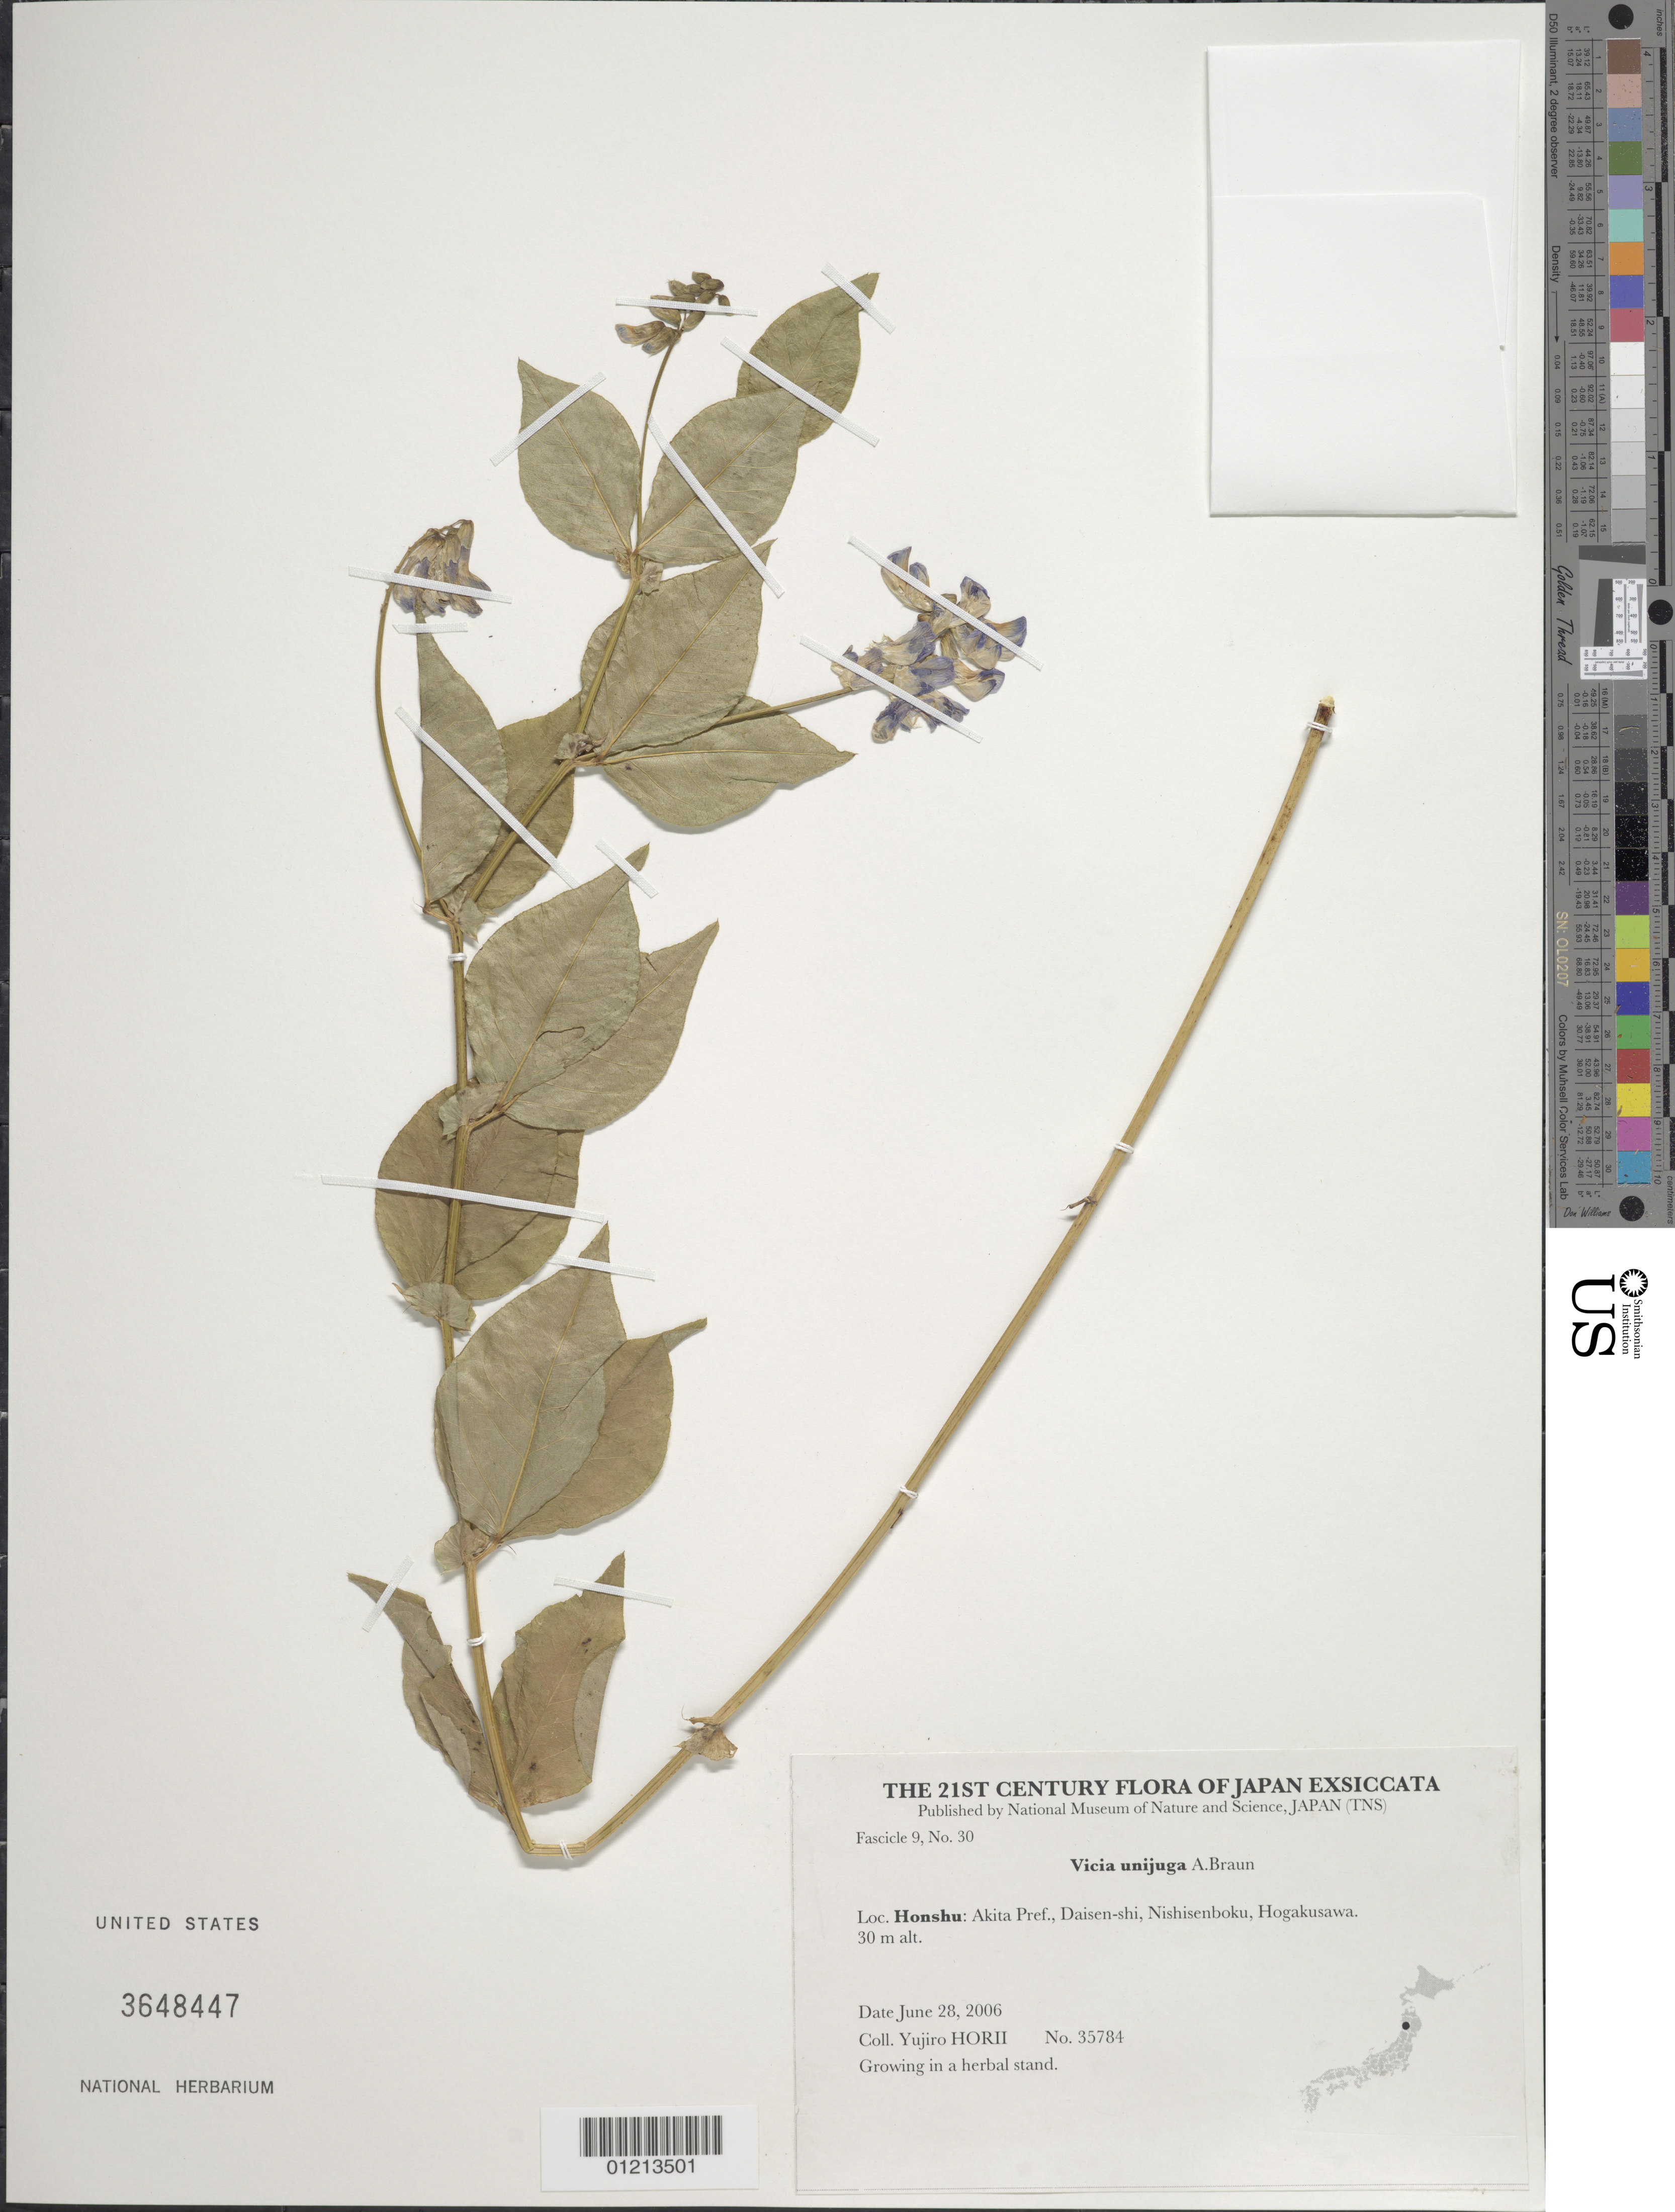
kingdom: Plantae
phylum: Tracheophyta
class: Magnoliopsida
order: Fabales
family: Fabaceae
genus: Vicia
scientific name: Vicia unijuga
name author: A. Braun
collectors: Y. Horii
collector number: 35784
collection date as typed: June 28, 2006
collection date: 2006-06-28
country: Japan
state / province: Akita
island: Honshu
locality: Daisen-shi, Nishisenboku, Hogakusawa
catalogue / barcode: US 3648447